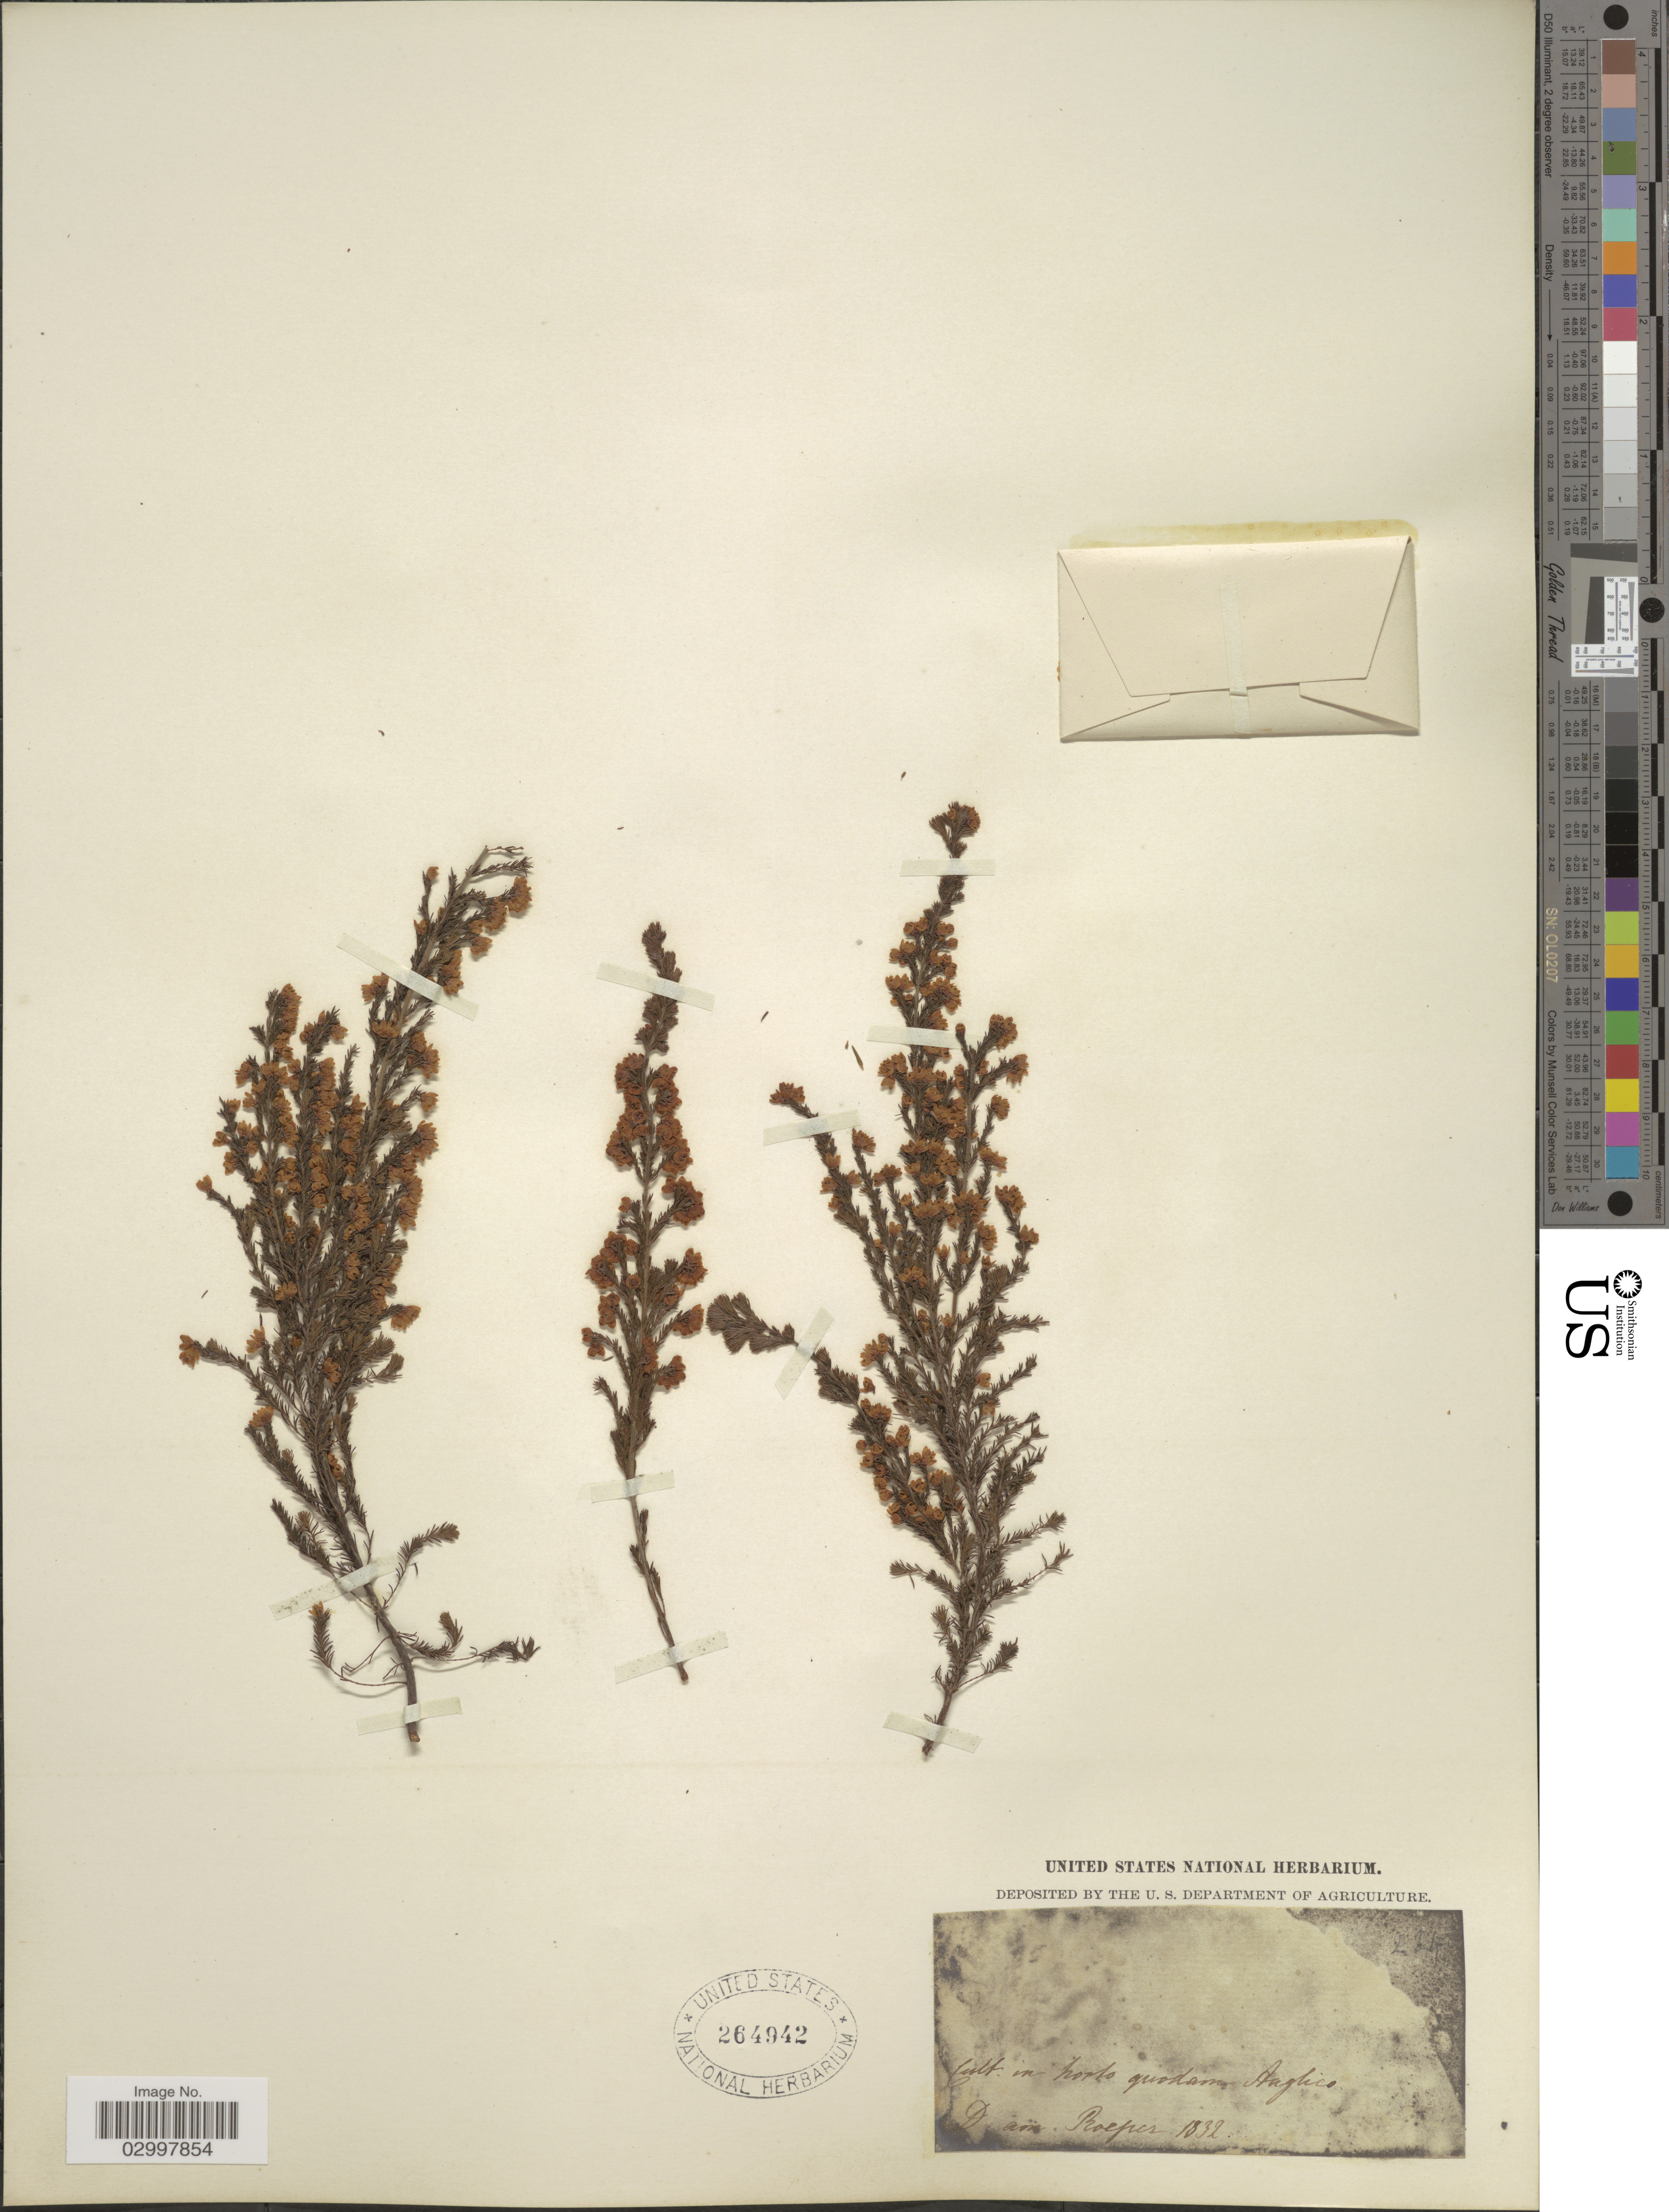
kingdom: Plantae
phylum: Tracheophyta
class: Magnoliopsida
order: Ericales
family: Ericaceae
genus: Erica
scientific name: Erica sp.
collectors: D. Roeper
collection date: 1832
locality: Horto quodam Anglico.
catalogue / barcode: US 264942